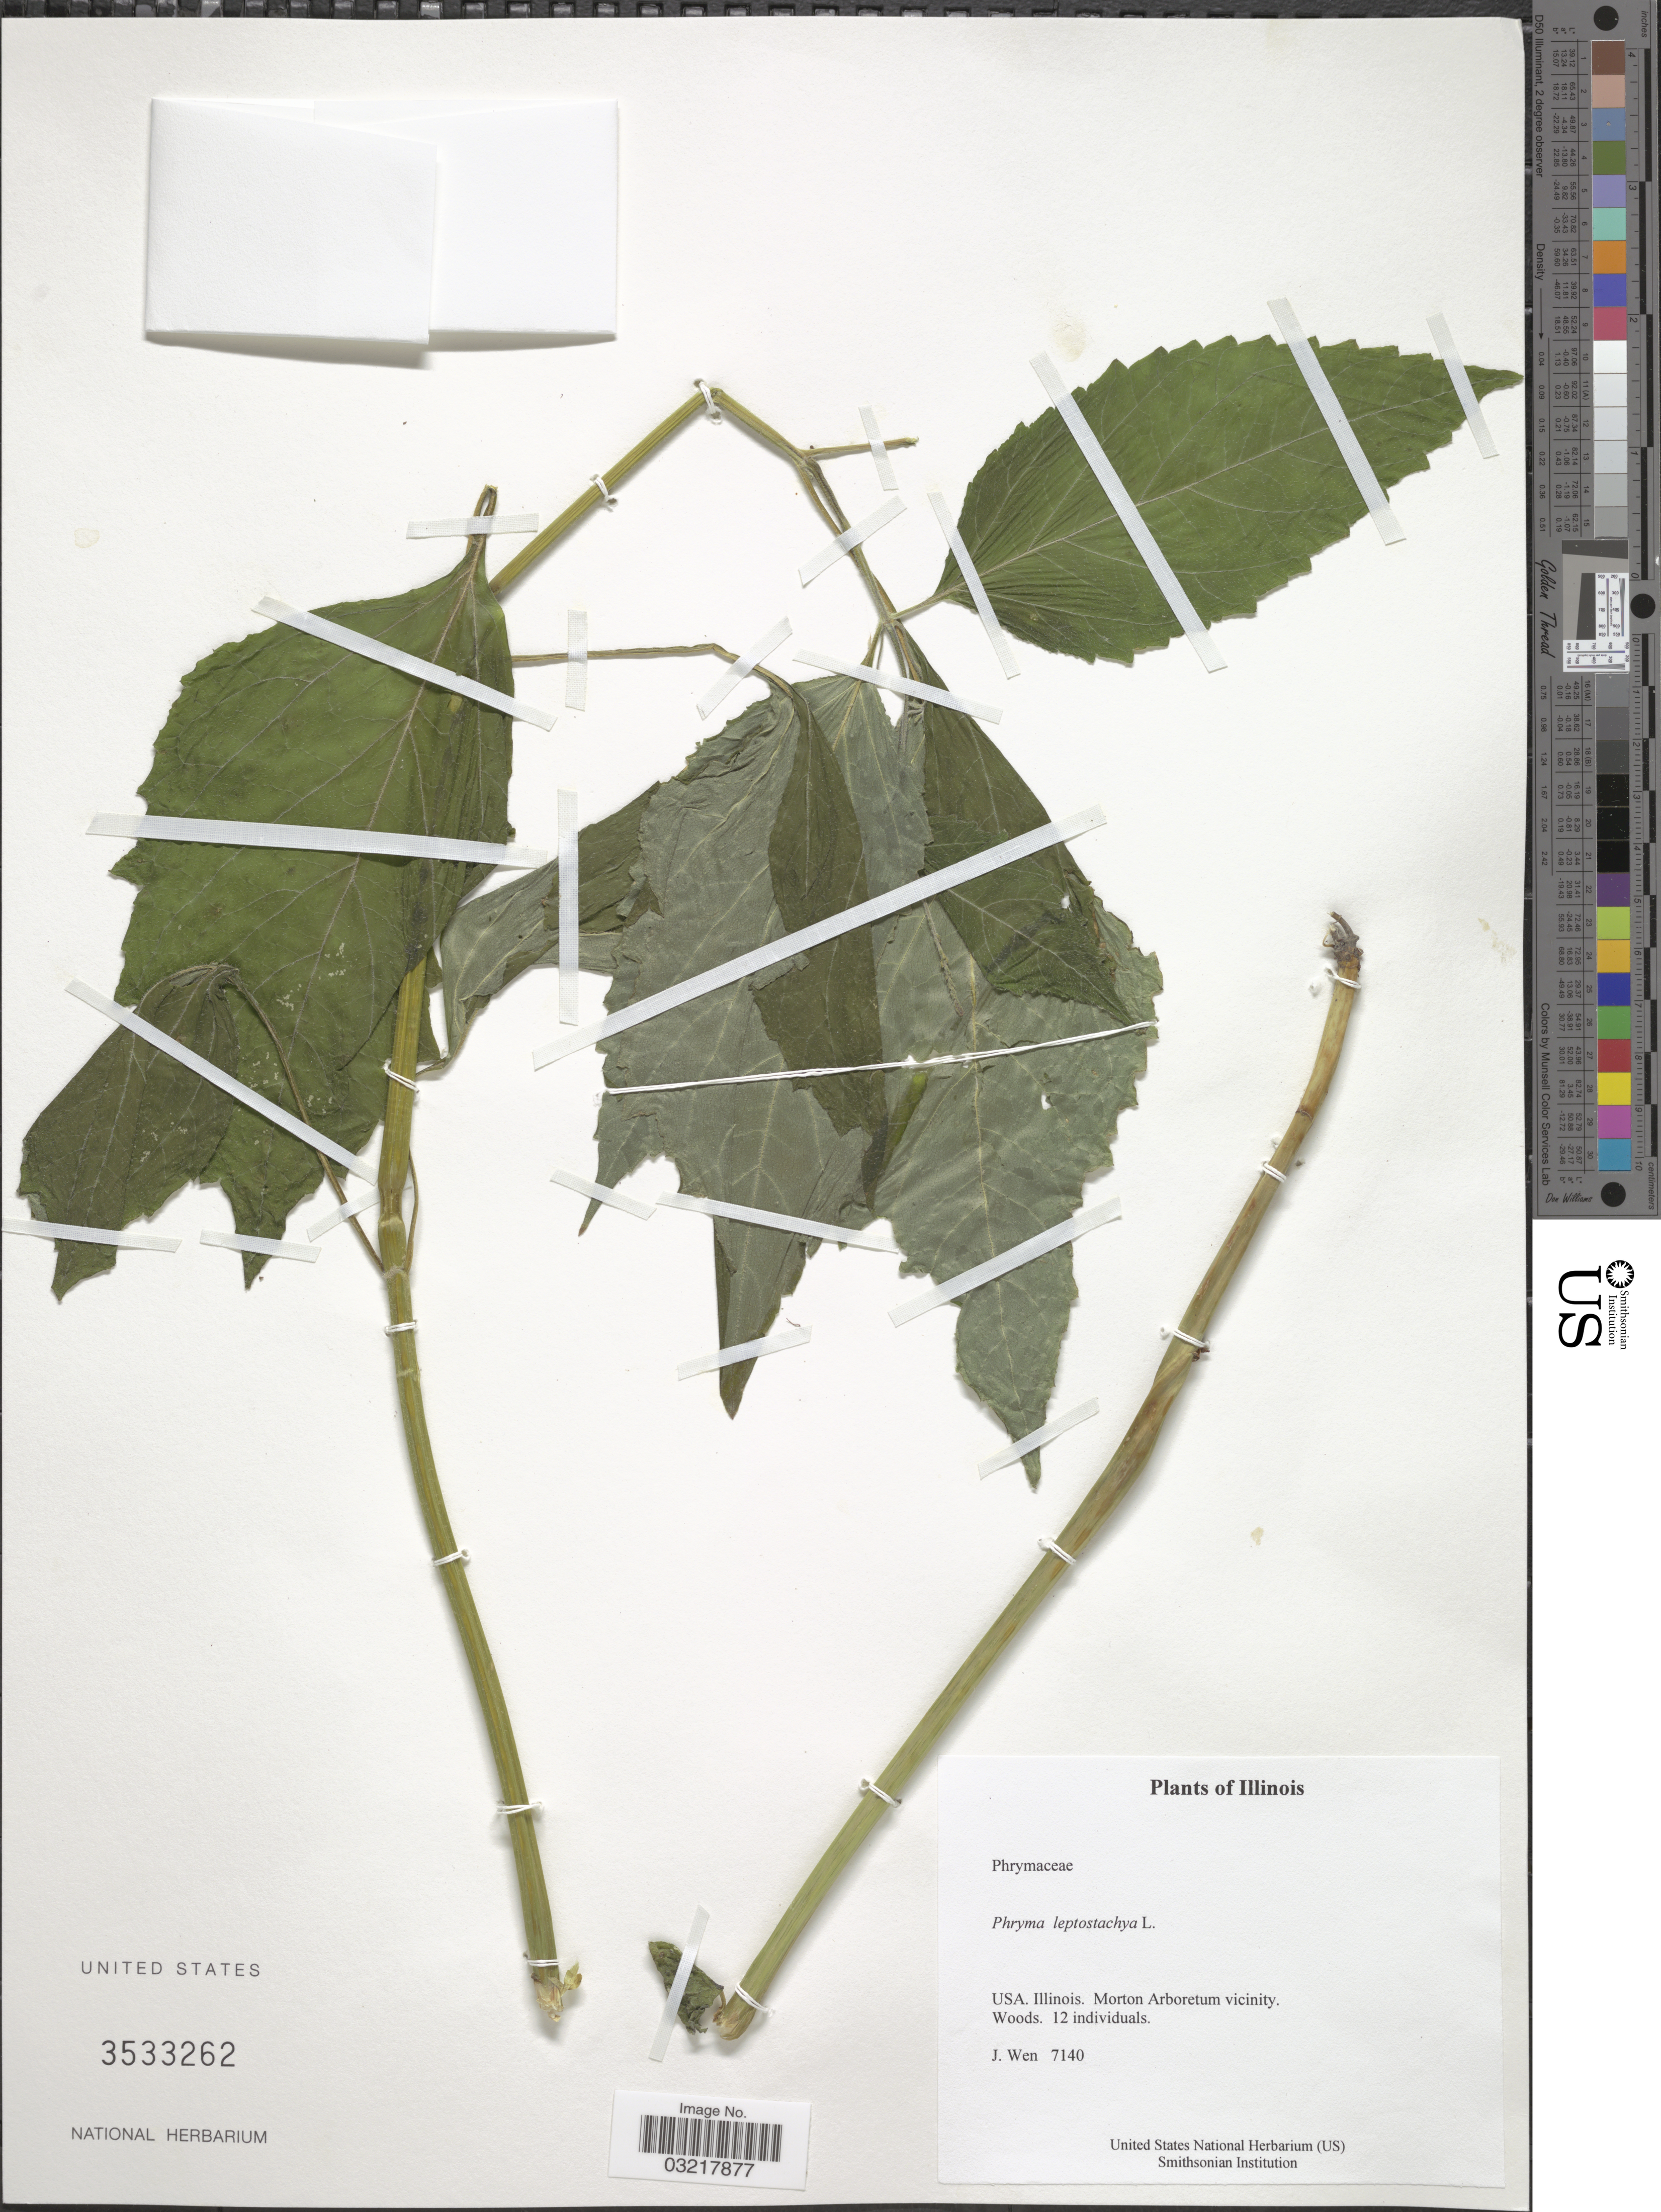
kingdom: Plantae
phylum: Tracheophyta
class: Magnoliopsida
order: Lamiales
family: Phrymaceae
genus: Phryma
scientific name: Phryma leptostachya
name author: L.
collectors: J. Wen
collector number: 7140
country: United States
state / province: Illinois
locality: USA. Morton Arboretum vicinity.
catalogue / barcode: US 3533262